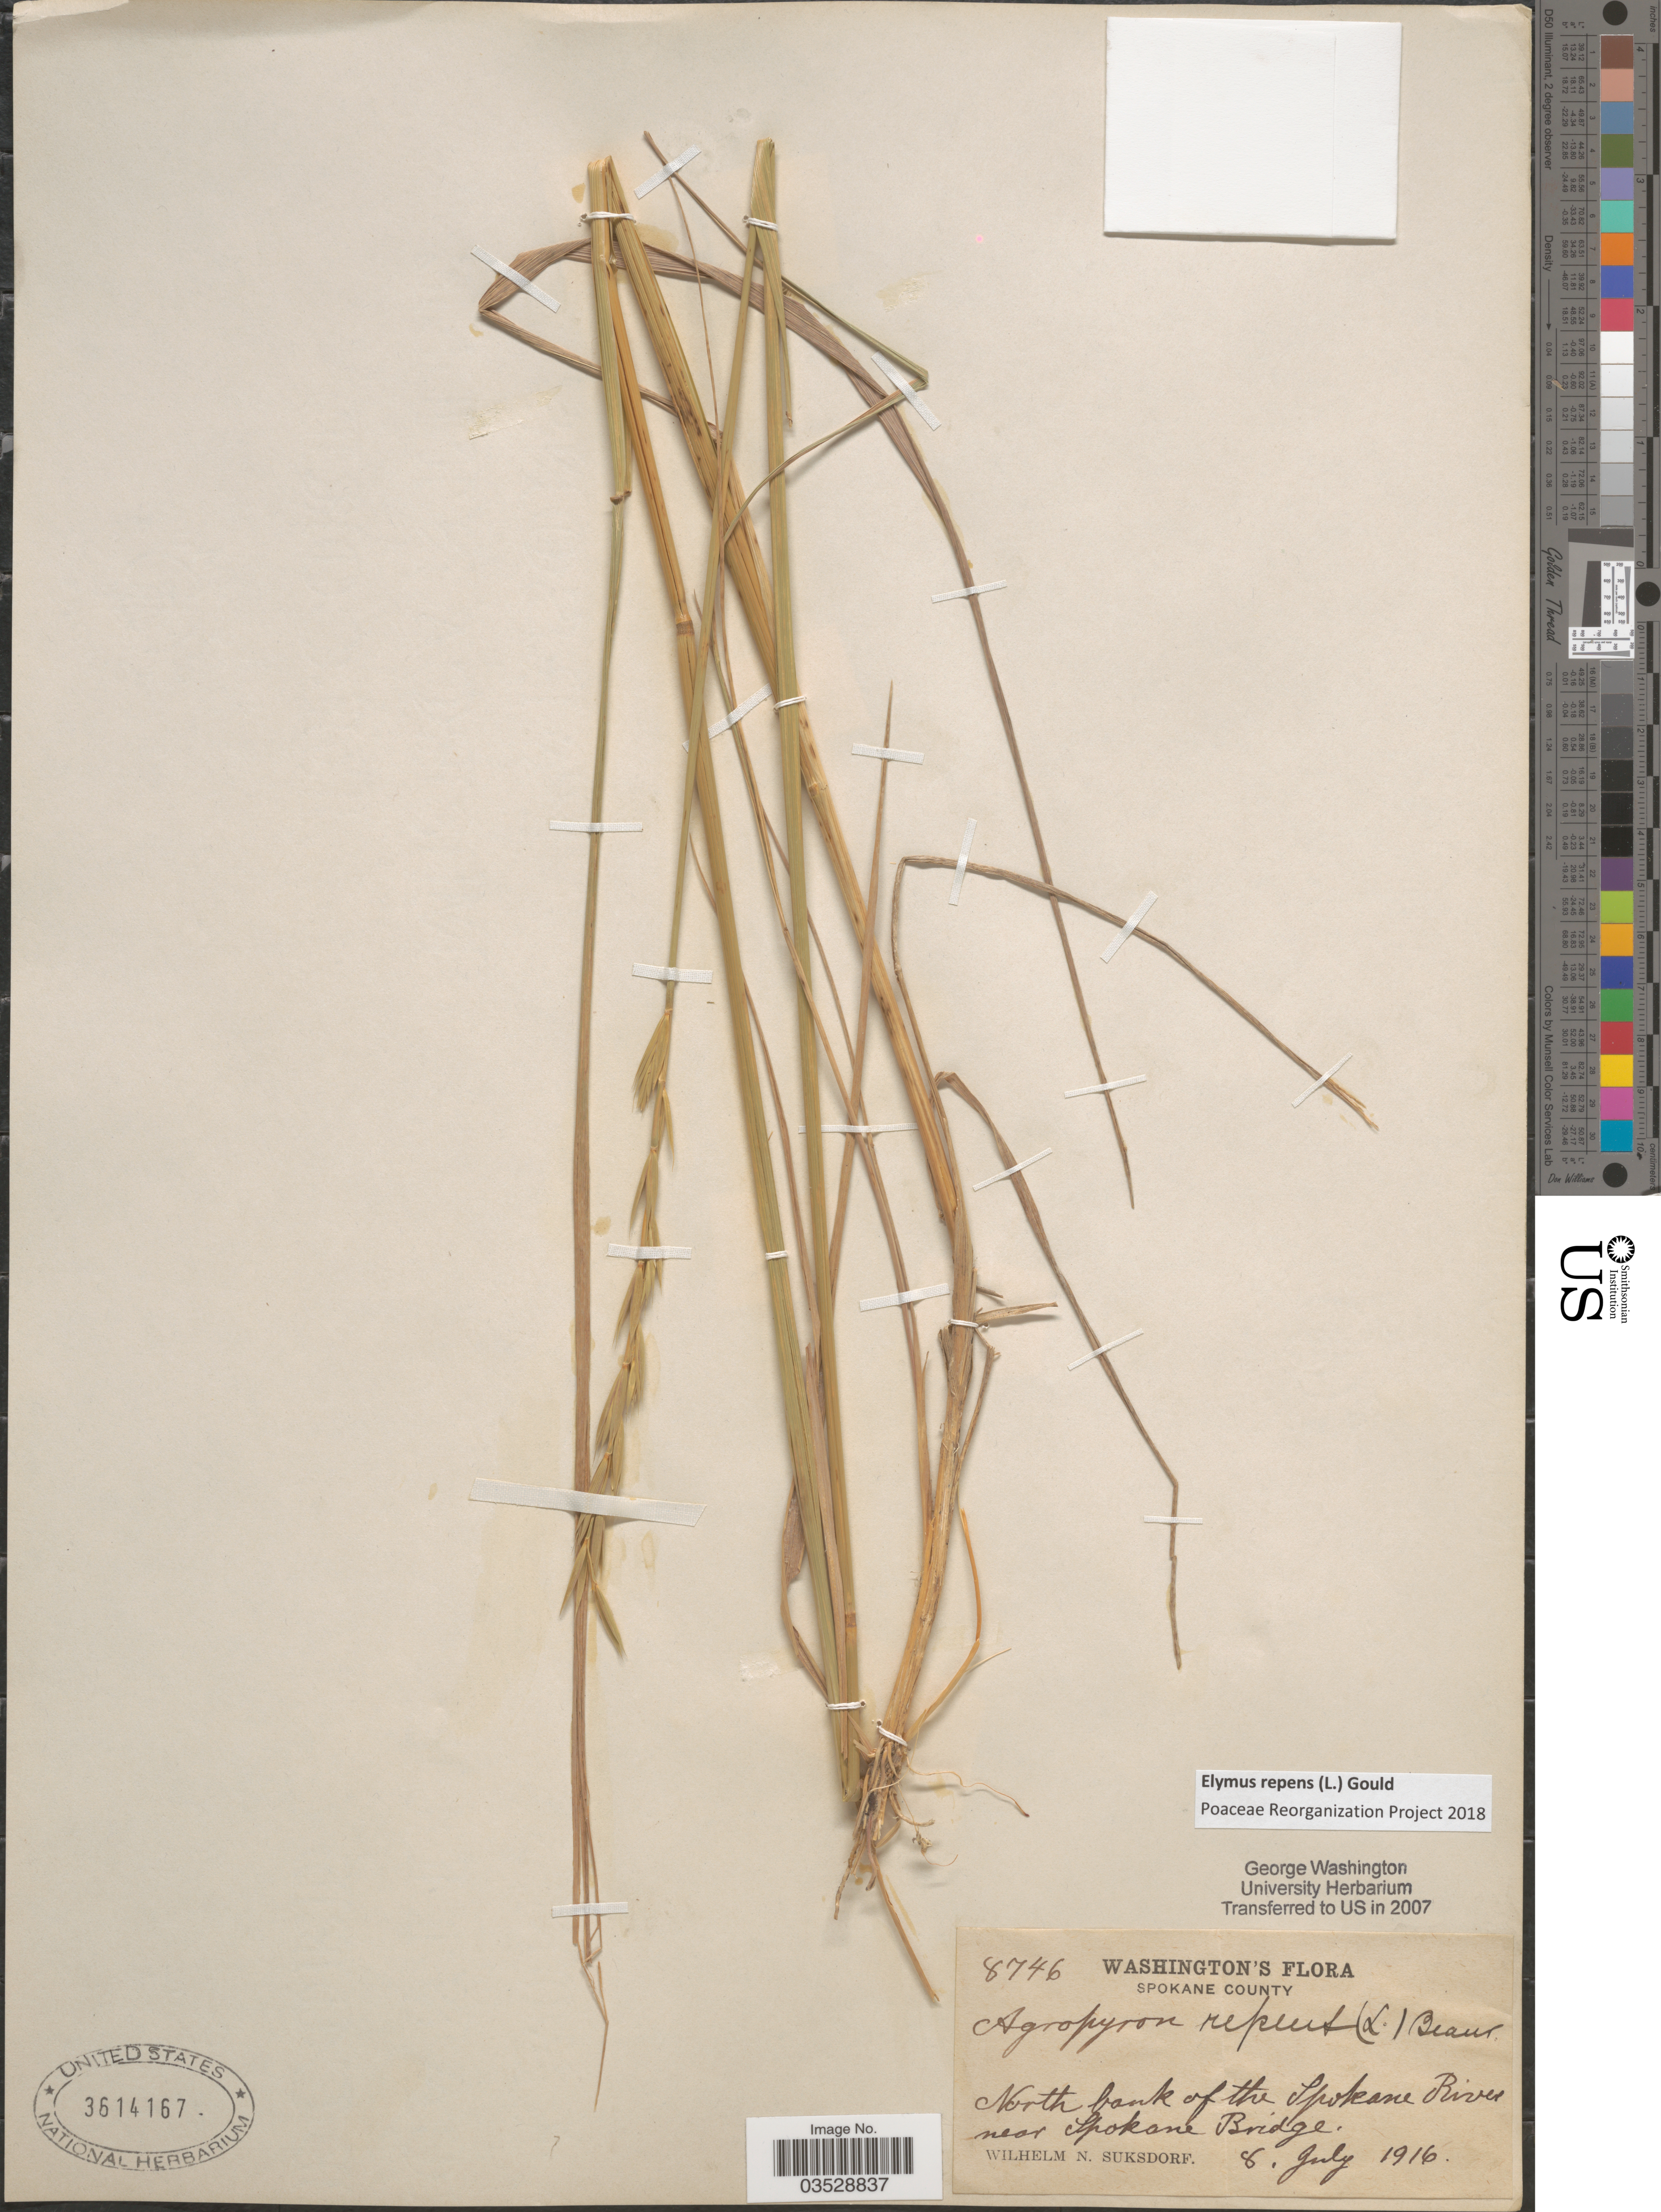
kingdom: Plantae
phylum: Tracheophyta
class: Liliopsida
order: Poales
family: Poaceae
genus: Elymus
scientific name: Elymus repens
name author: (L.) Gould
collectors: W. N. Suksdorf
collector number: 8746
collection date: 1916-07-08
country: United States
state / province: Washington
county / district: Spokane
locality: Spokane County. North bank of the Spokane River near Spokane Bridge.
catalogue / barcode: US 3614167